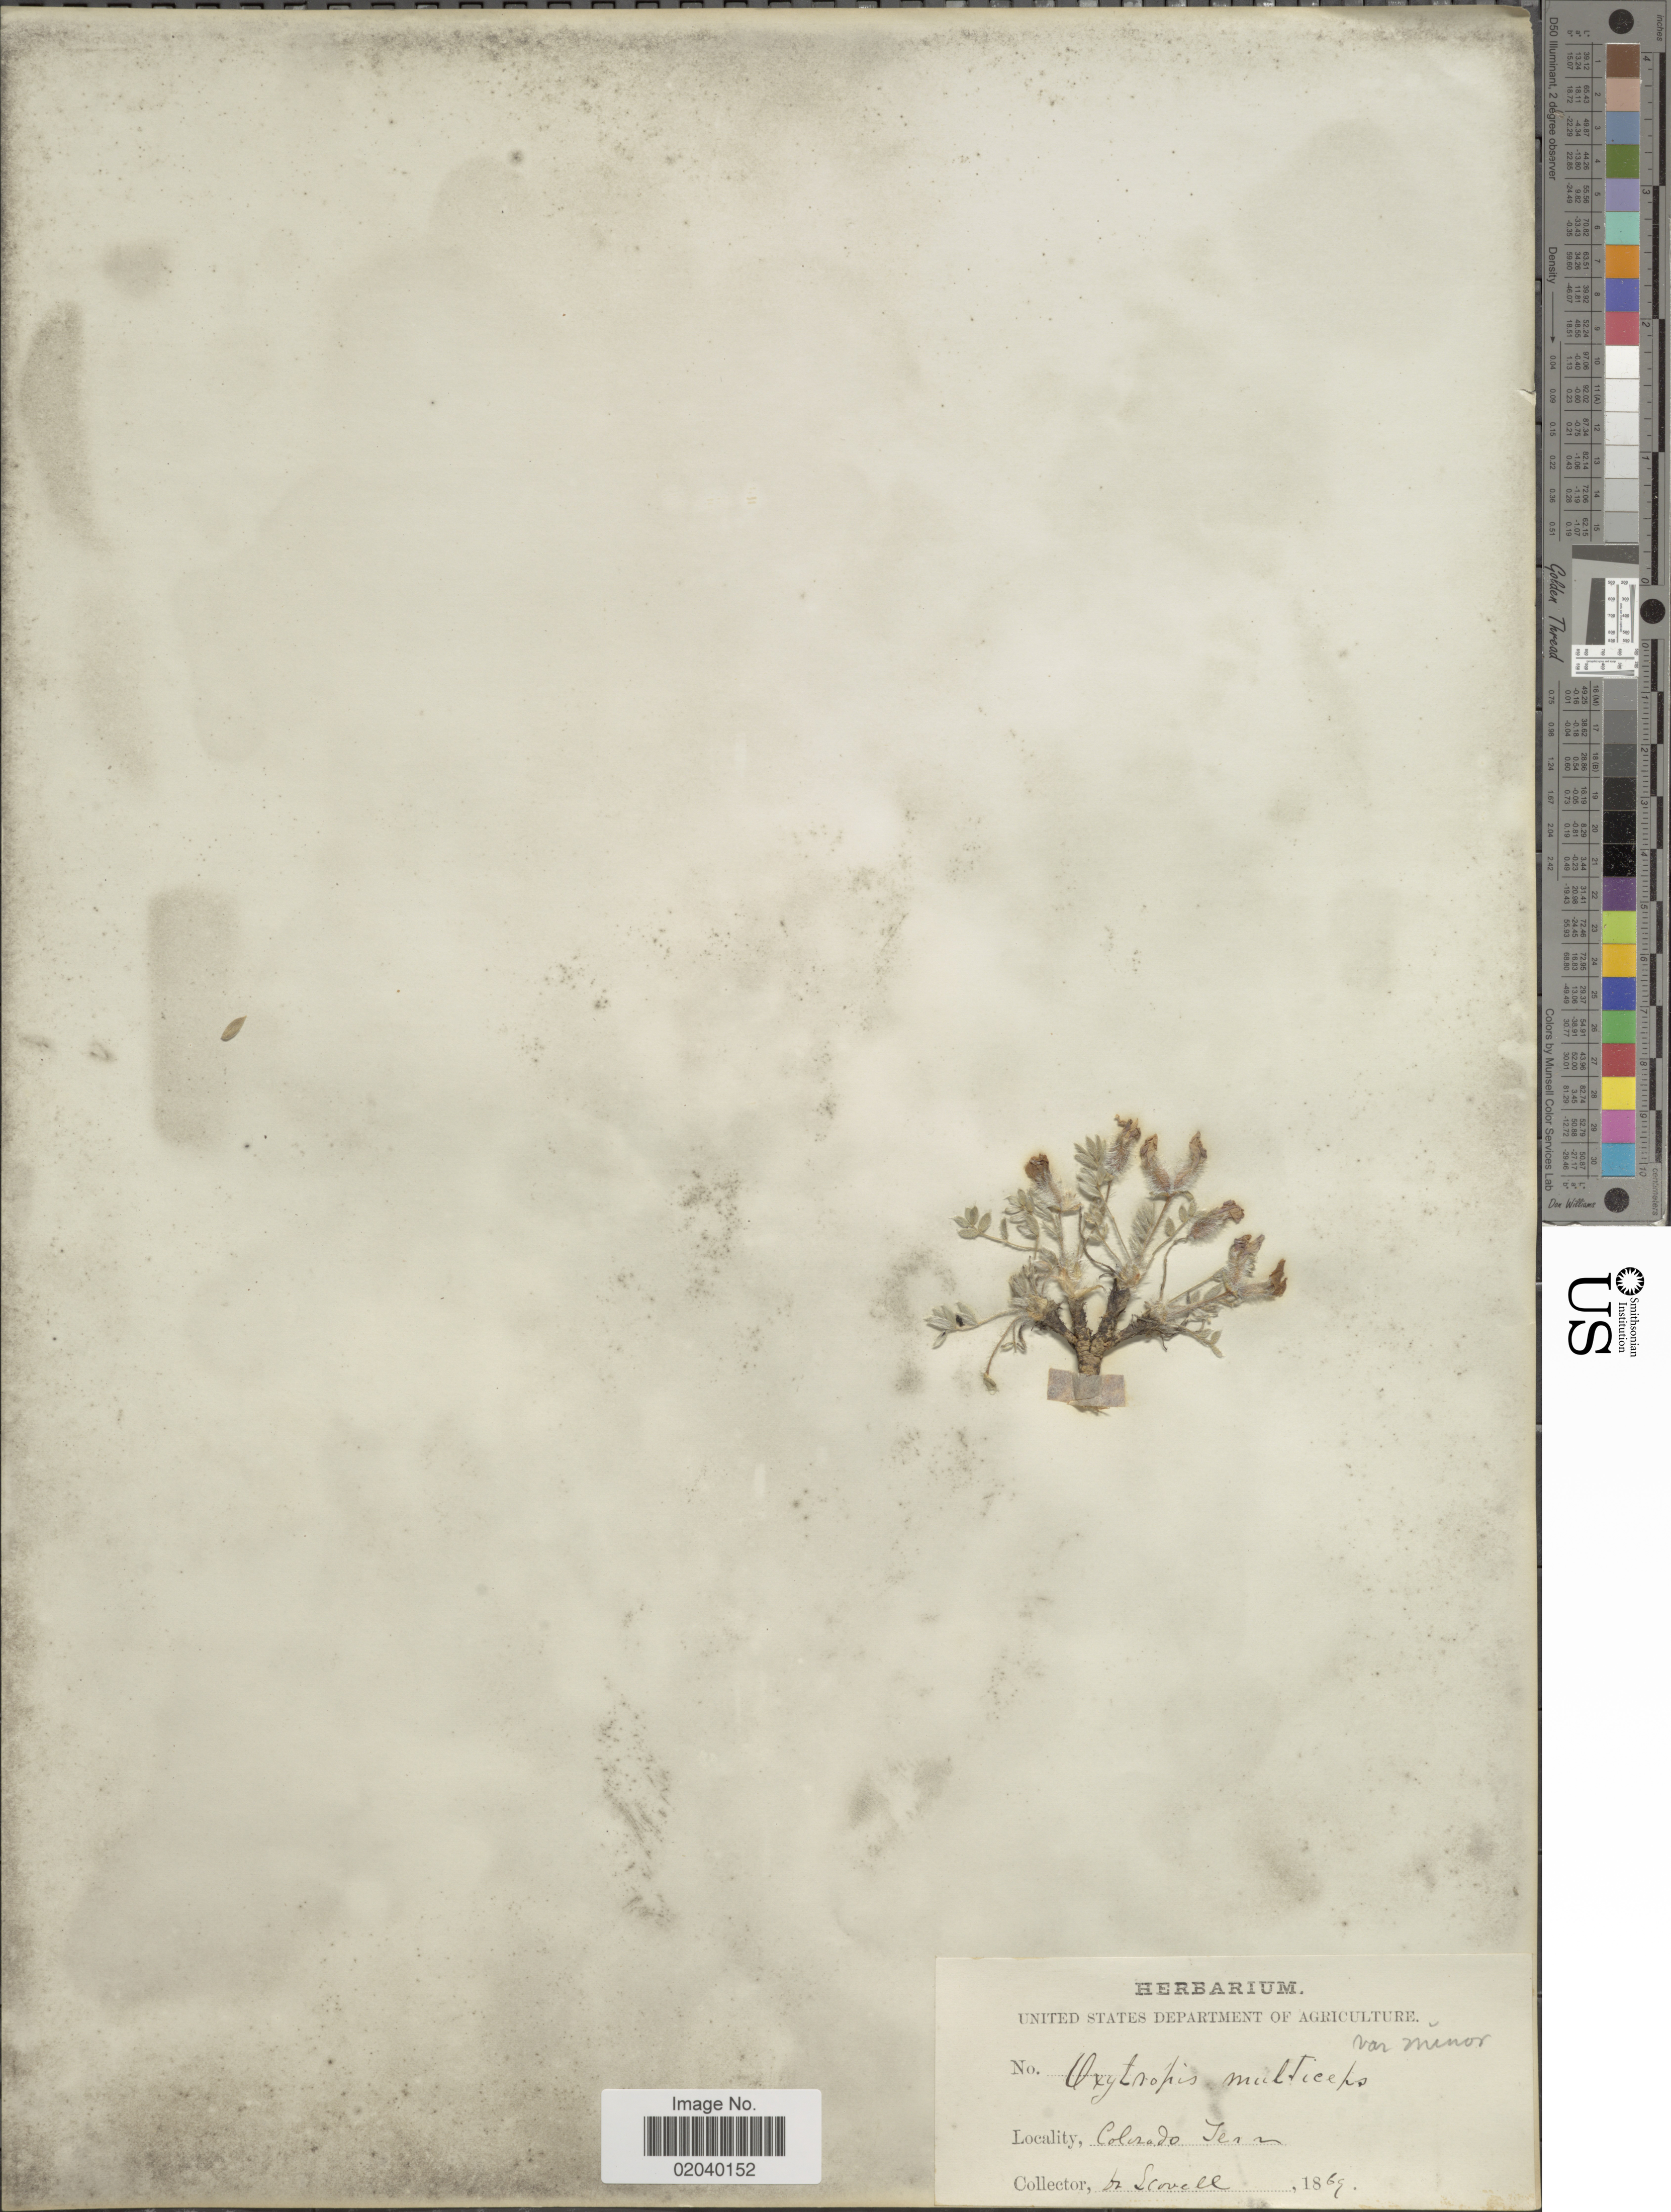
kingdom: Plantae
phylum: Tracheophyta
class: Magnoliopsida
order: Fabales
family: Fabaceae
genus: Oxytropis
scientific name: Oxytropis muticeps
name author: Nutt.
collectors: J. T. Scovell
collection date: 1869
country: United States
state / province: Colorado